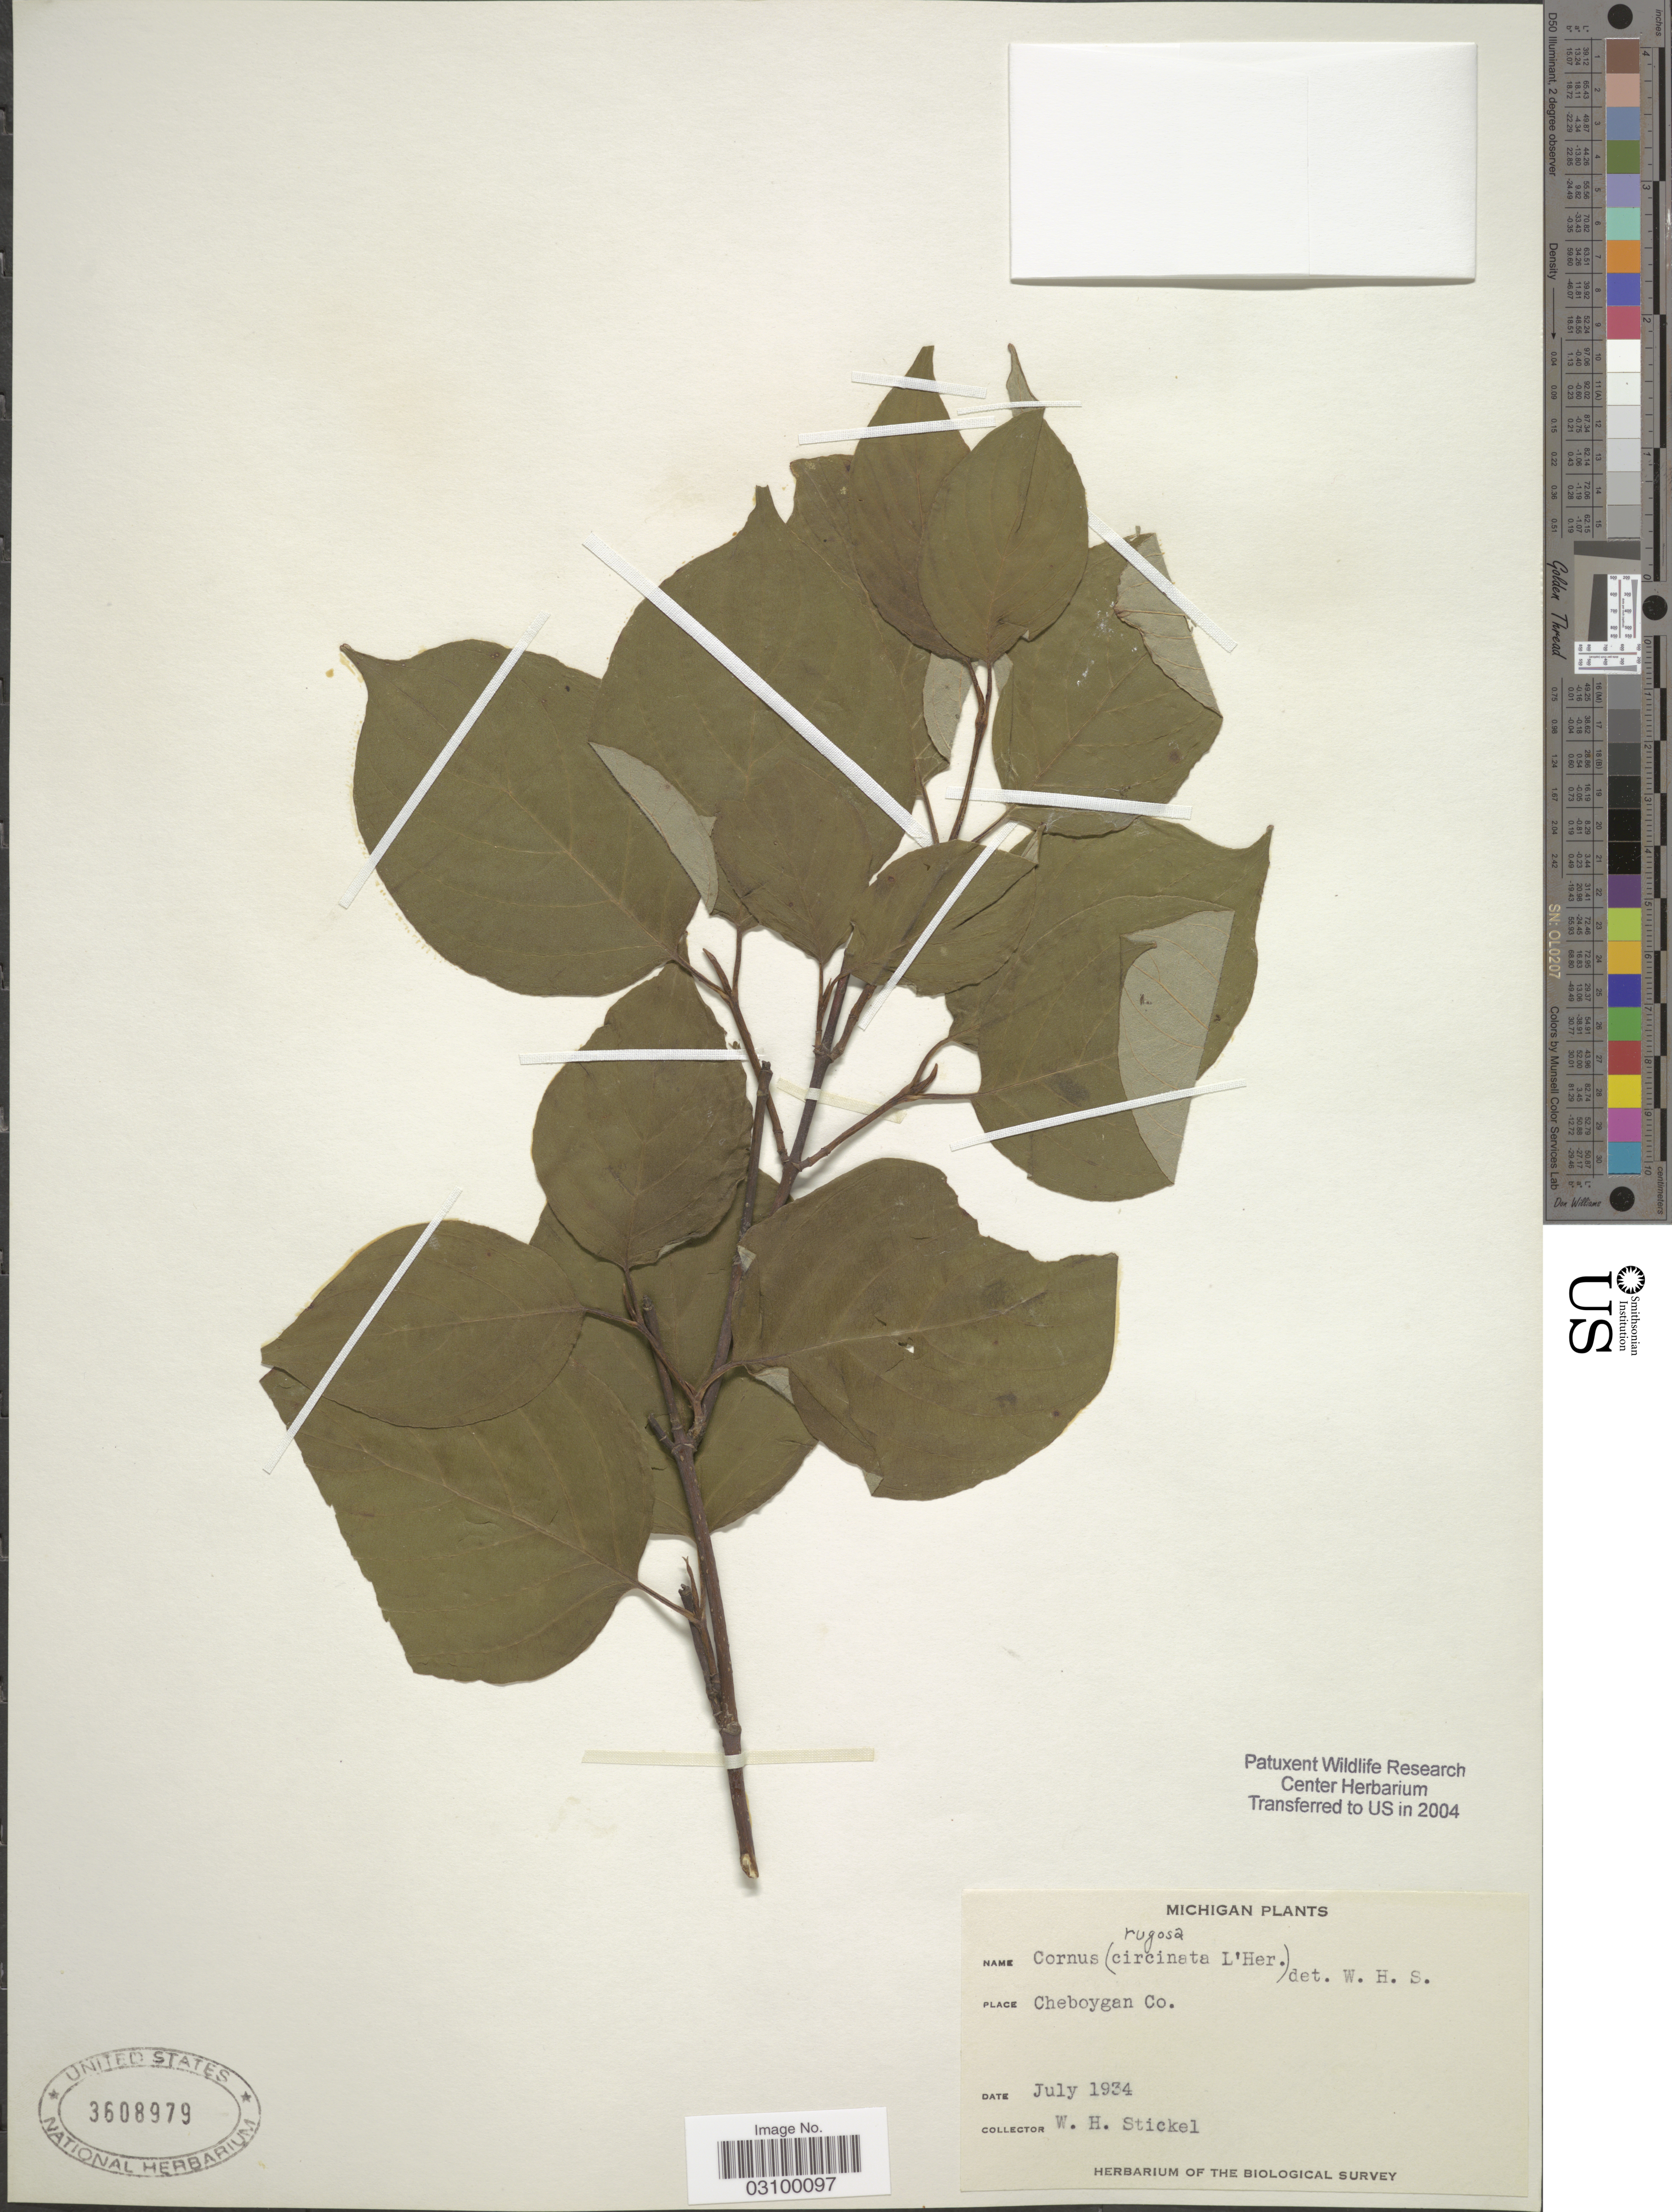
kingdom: Plantae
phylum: Tracheophyta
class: Magnoliopsida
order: Cornales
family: Cornaceae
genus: Cornus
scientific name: Cornus rugosa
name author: Lam.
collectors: W. Stickel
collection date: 1934-07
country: United States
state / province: Michigan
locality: Cheboygan Co.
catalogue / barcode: US 3608979